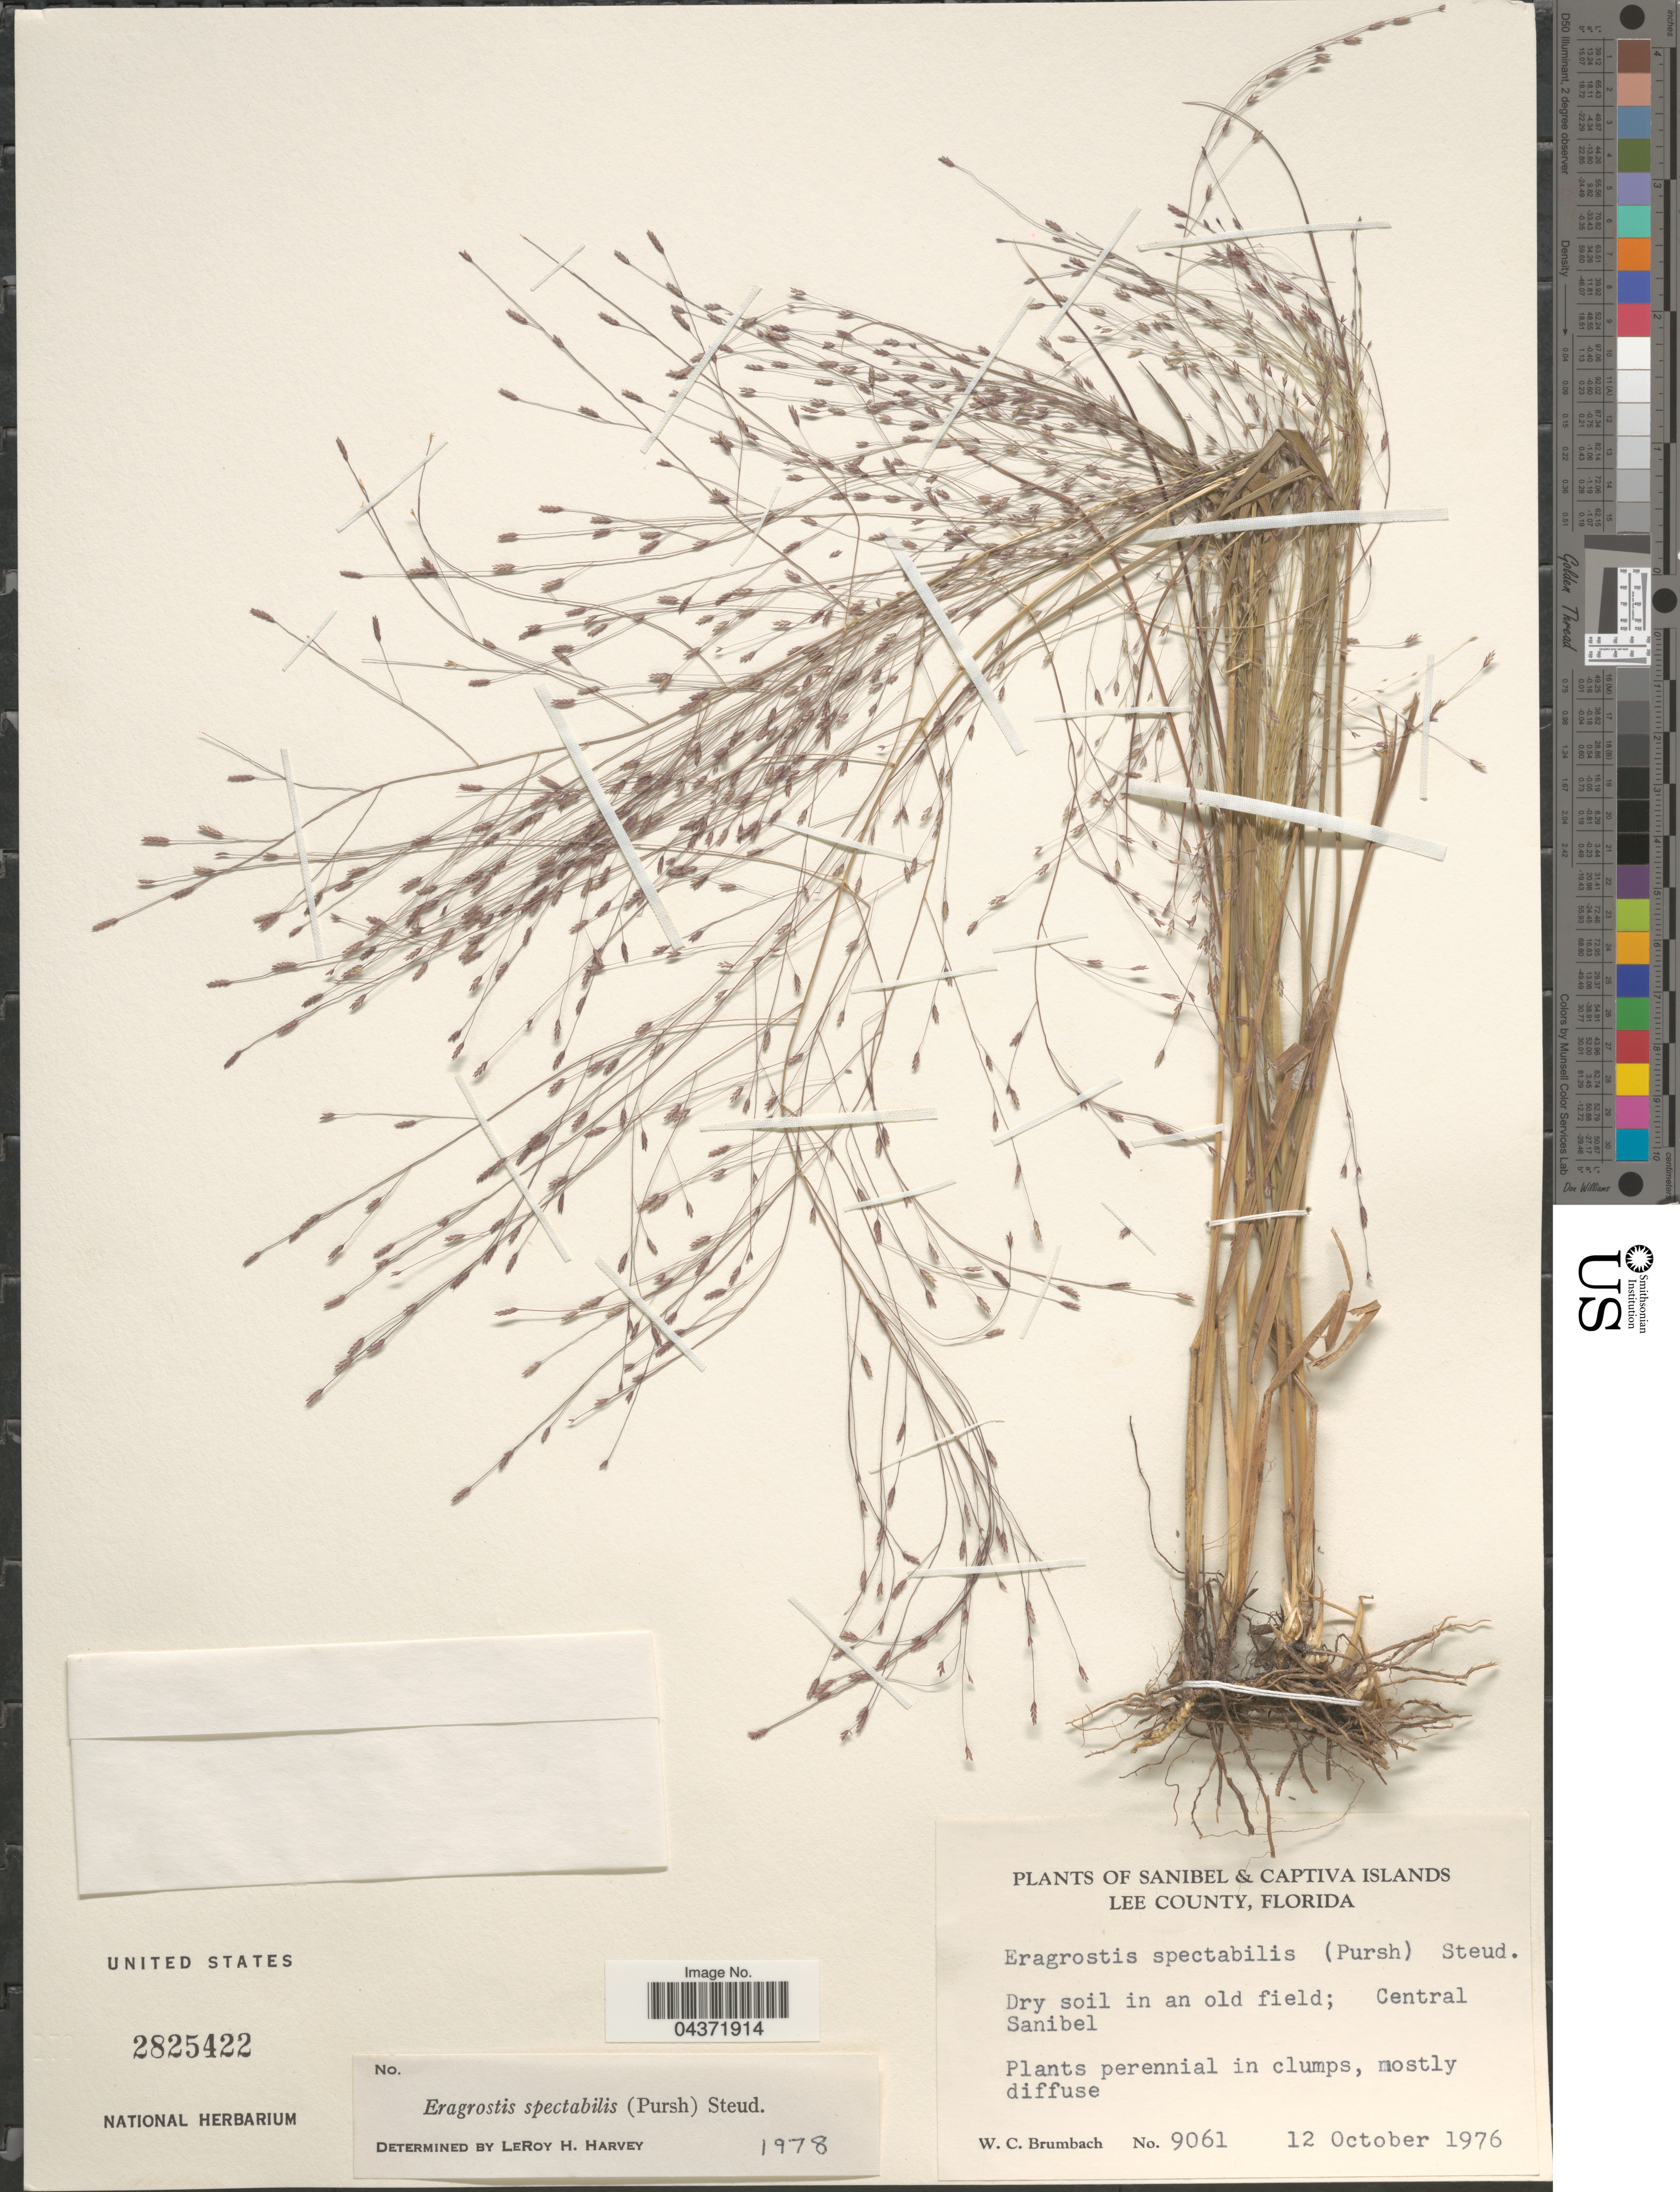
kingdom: Plantae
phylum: Tracheophyta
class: Liliopsida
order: Poales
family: Poaceae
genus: Eragrostis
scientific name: Eragrostis spectabilis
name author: (Pursh) Steud.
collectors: W. C. Brumbach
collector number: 9061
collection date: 1976-10-12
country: United States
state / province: Florida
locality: Sanibel & Captiva Islands. Lee County. Central Sanibel.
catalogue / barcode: US 2825422